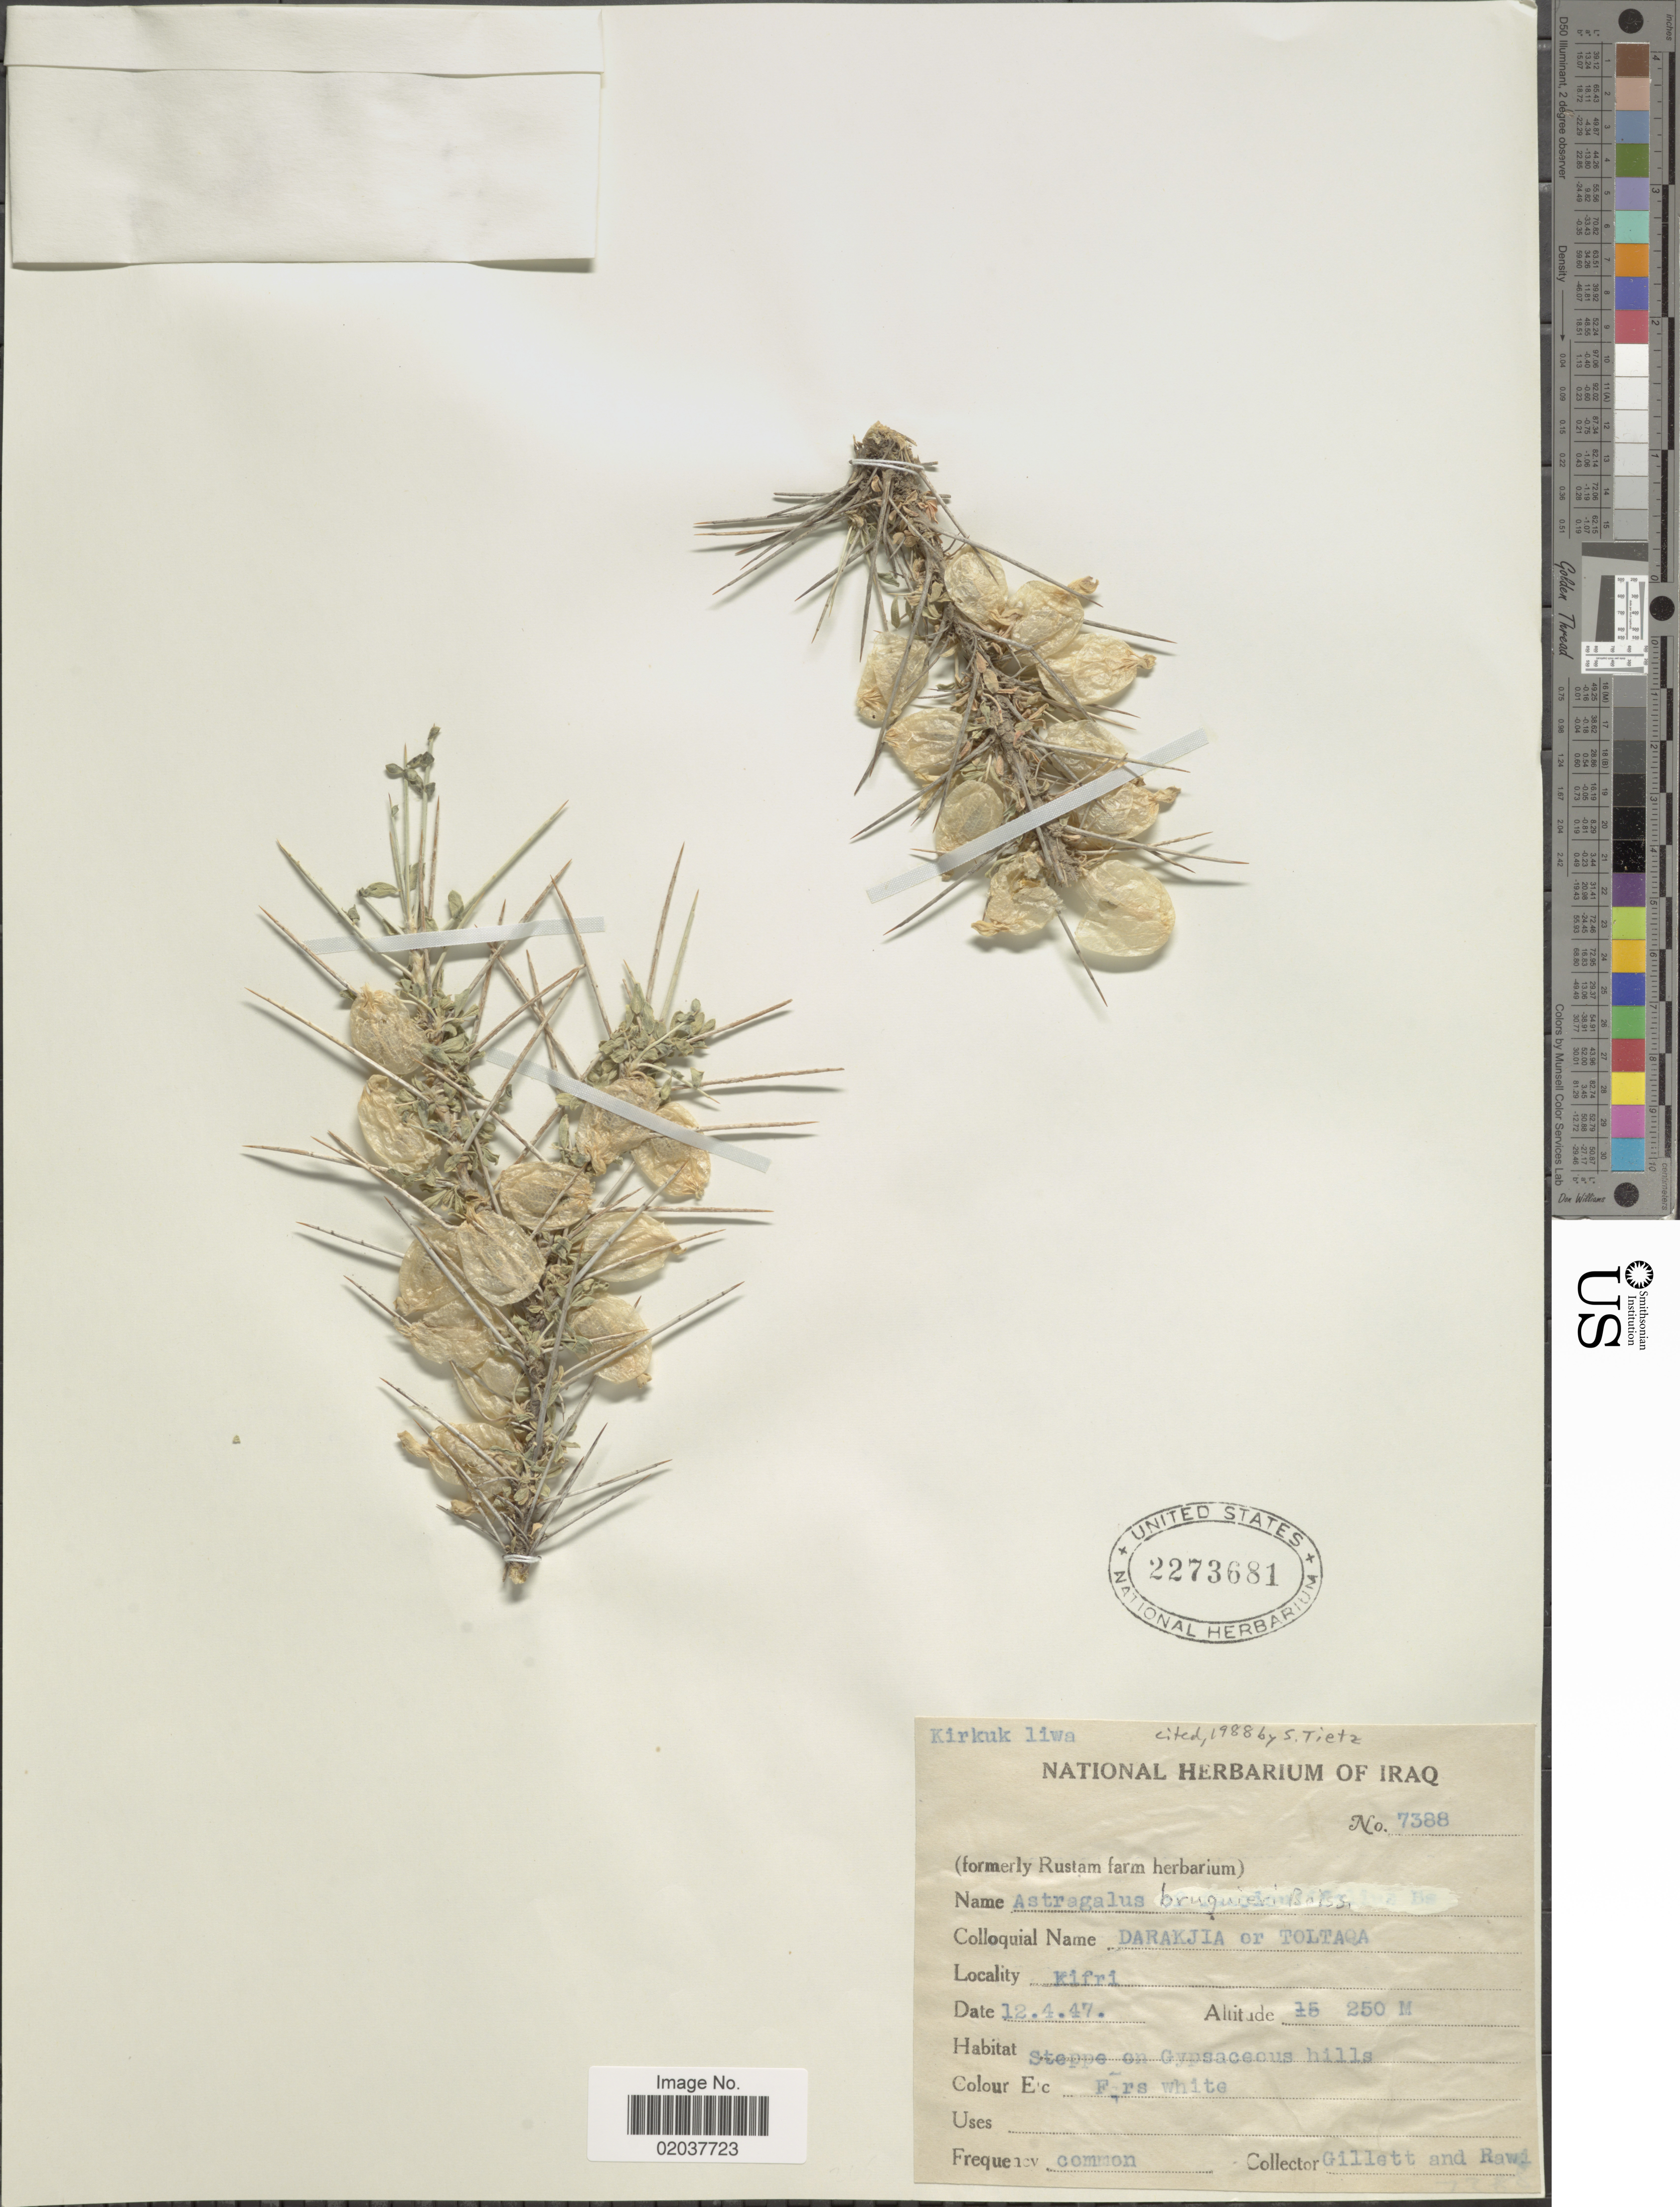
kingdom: Plantae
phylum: Tracheophyta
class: Magnoliopsida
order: Fabales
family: Fabaceae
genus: Astragalus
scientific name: Astragalus bruguieri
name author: Boiss.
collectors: Gillett, -- & -. Rawi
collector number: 7388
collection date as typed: Transcribed d/m/y: 12/4/47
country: Iraq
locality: Kifri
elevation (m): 250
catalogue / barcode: US 2273681